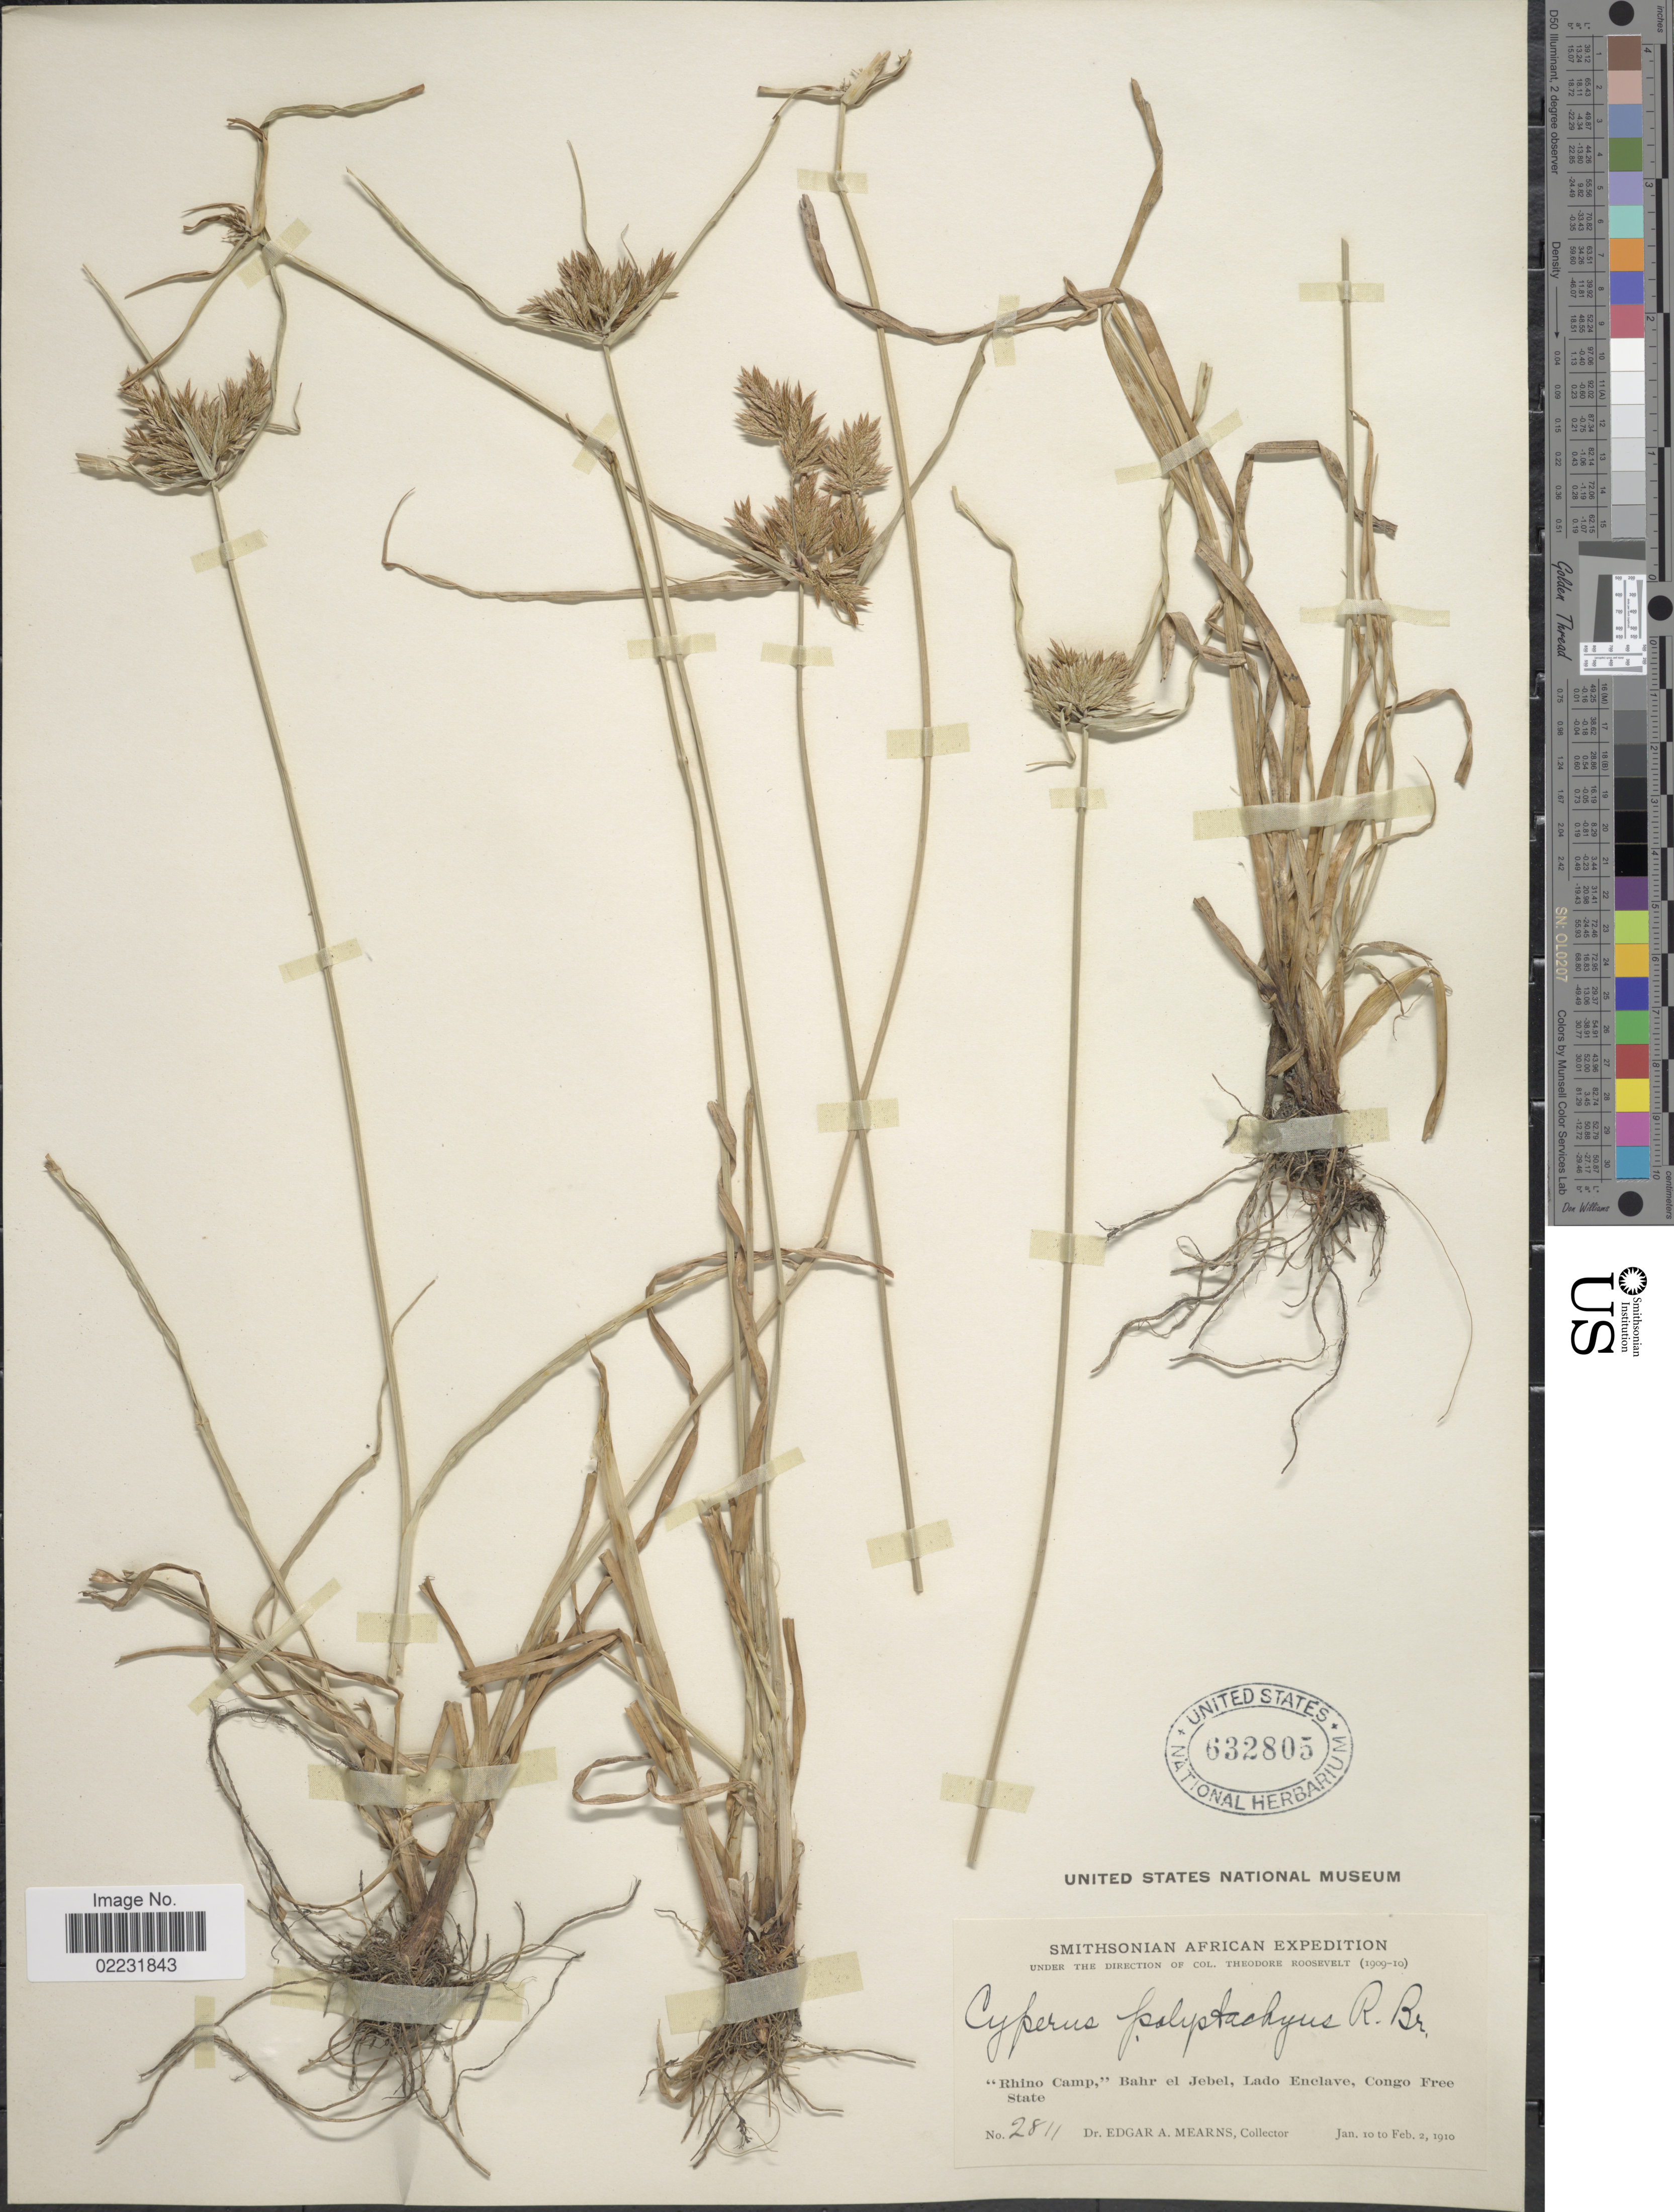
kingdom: Plantae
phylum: Tracheophyta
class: Liliopsida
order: Poales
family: Cyperaceae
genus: Cyperus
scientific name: Cyperus polystachyos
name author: Rottb.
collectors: E. A. Mearns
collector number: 2811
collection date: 1910-01-10/1910-02-02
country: South Sudan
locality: Rhino Camp, Bahr el Jebel, Lado Enclave, Congo Free State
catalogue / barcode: US 632805